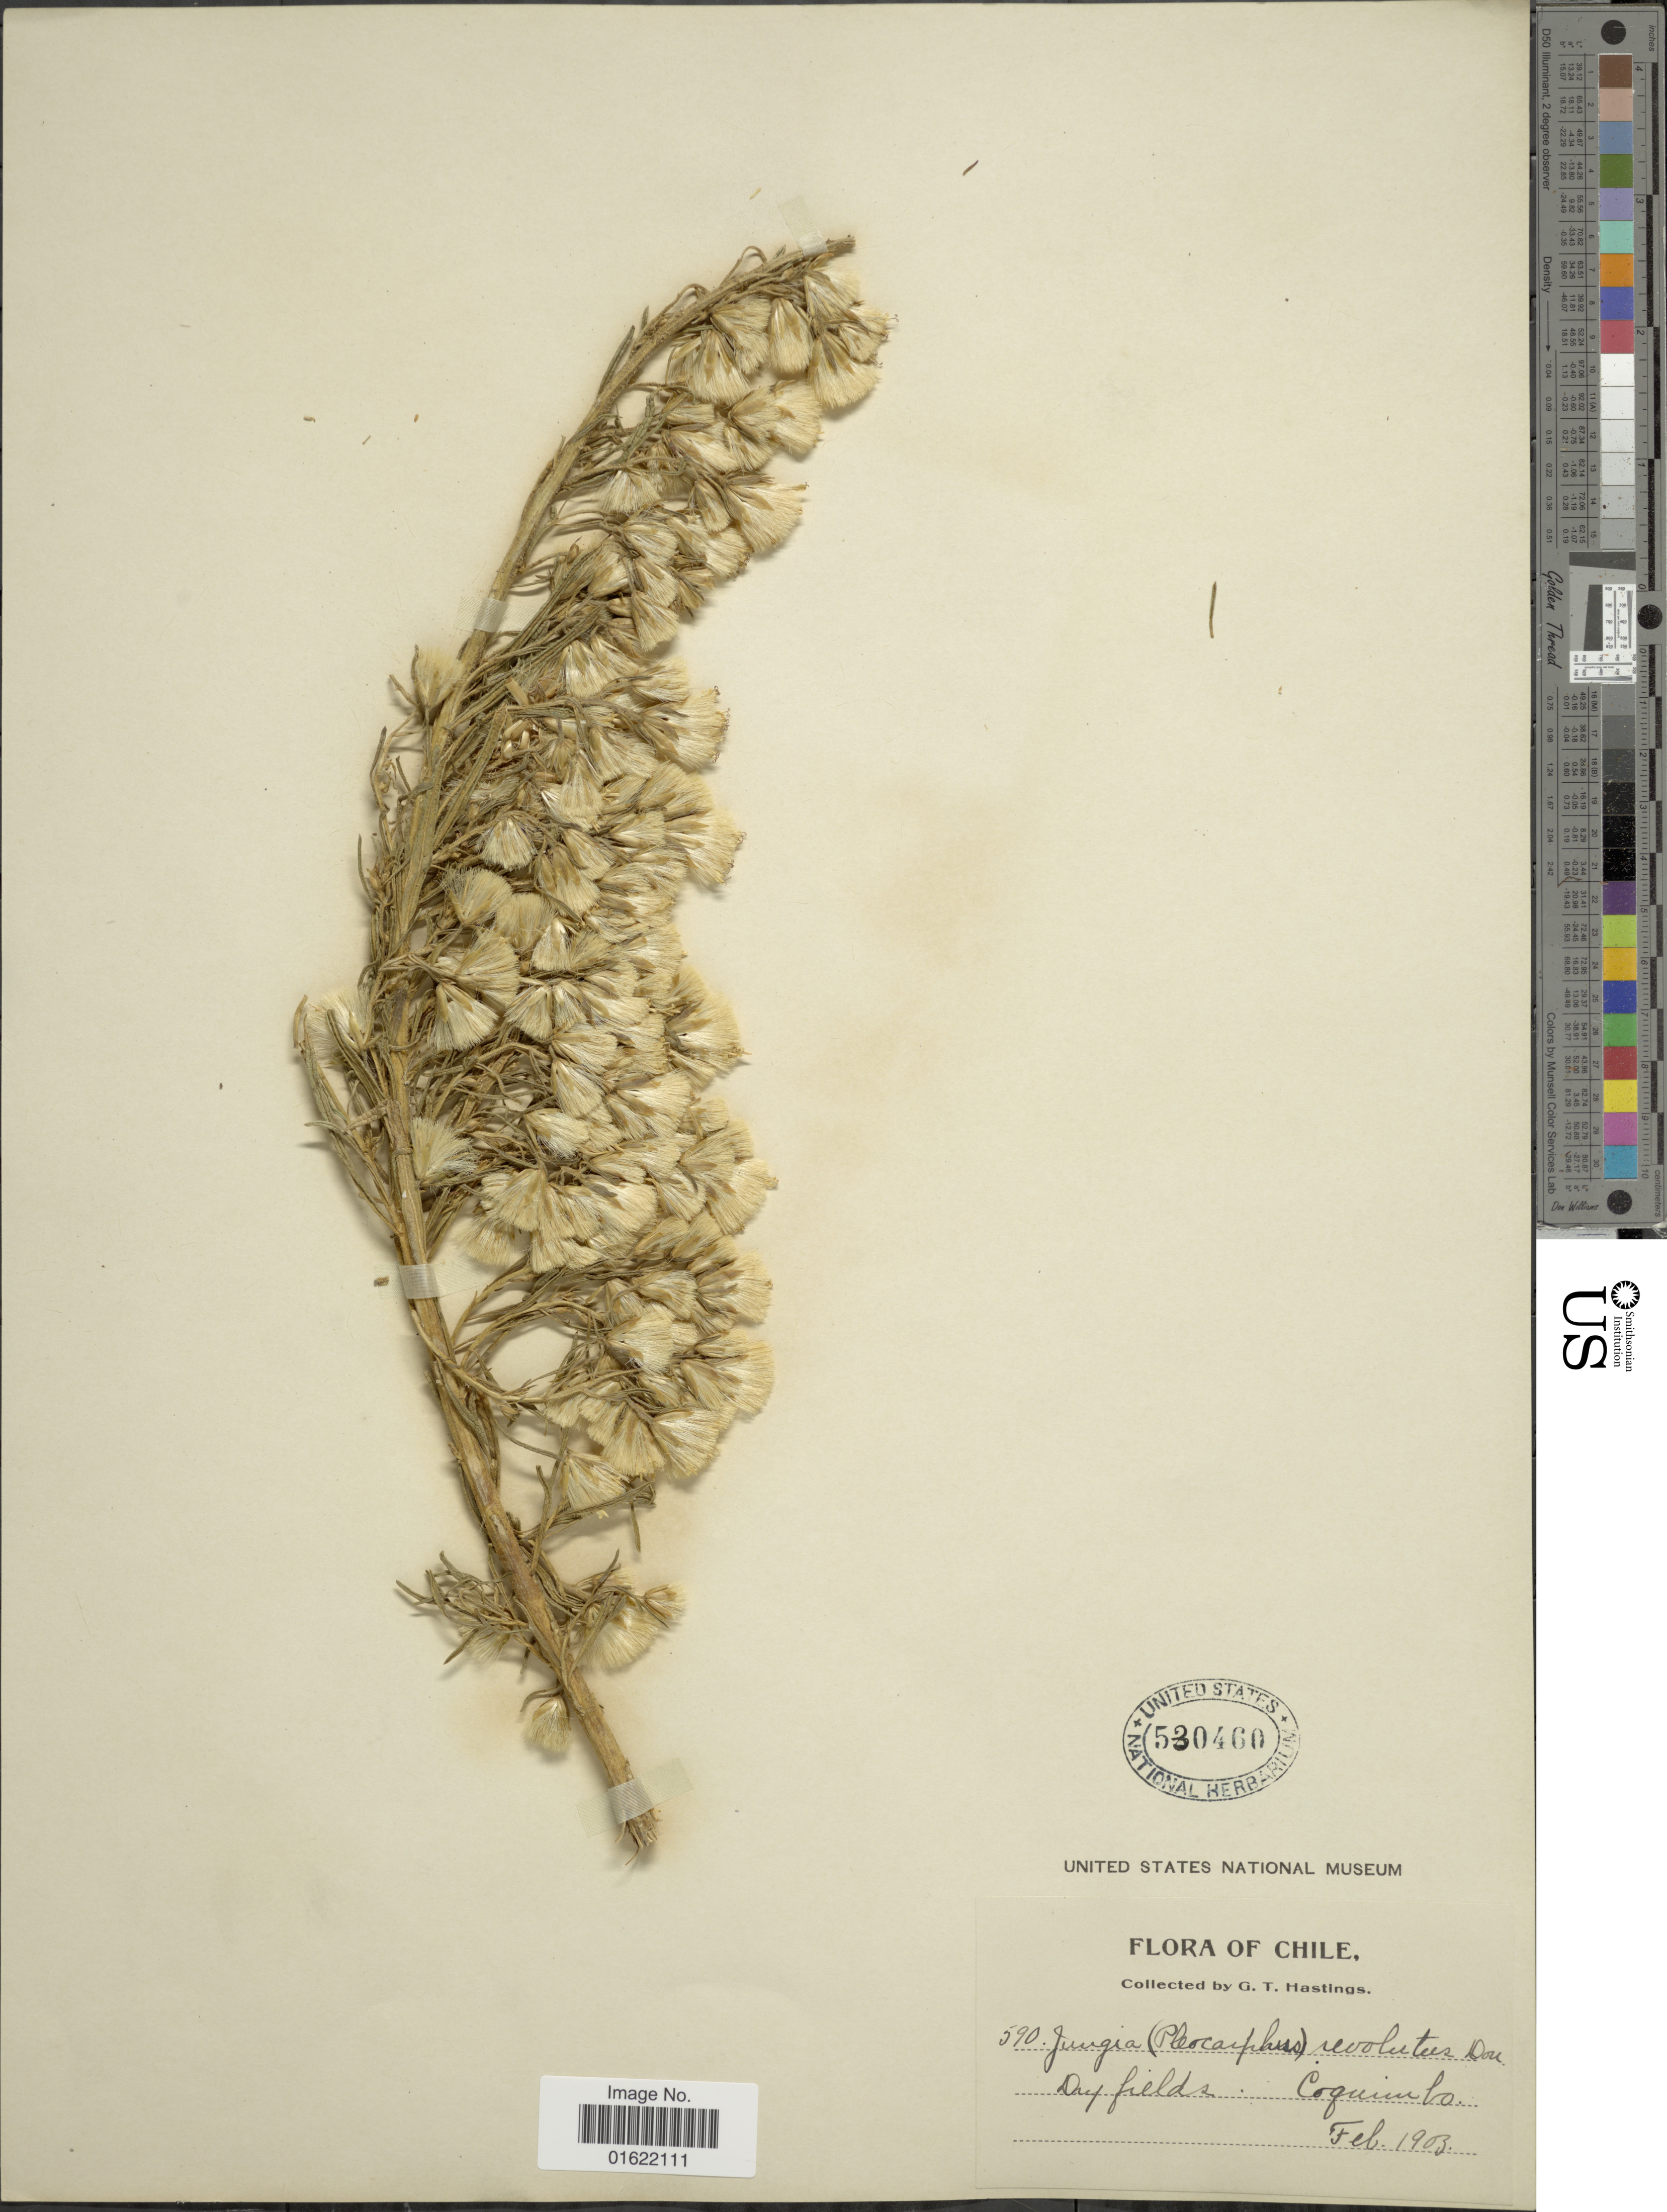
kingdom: Plantae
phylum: Tracheophyta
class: Magnoliopsida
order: Asterales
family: Asteraceae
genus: Pleocarphus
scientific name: Pleocarphus revolutus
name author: D. Don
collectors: G. Hastings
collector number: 590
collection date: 1903-02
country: Chile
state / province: Coquimbo (IV)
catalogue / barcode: US 530460